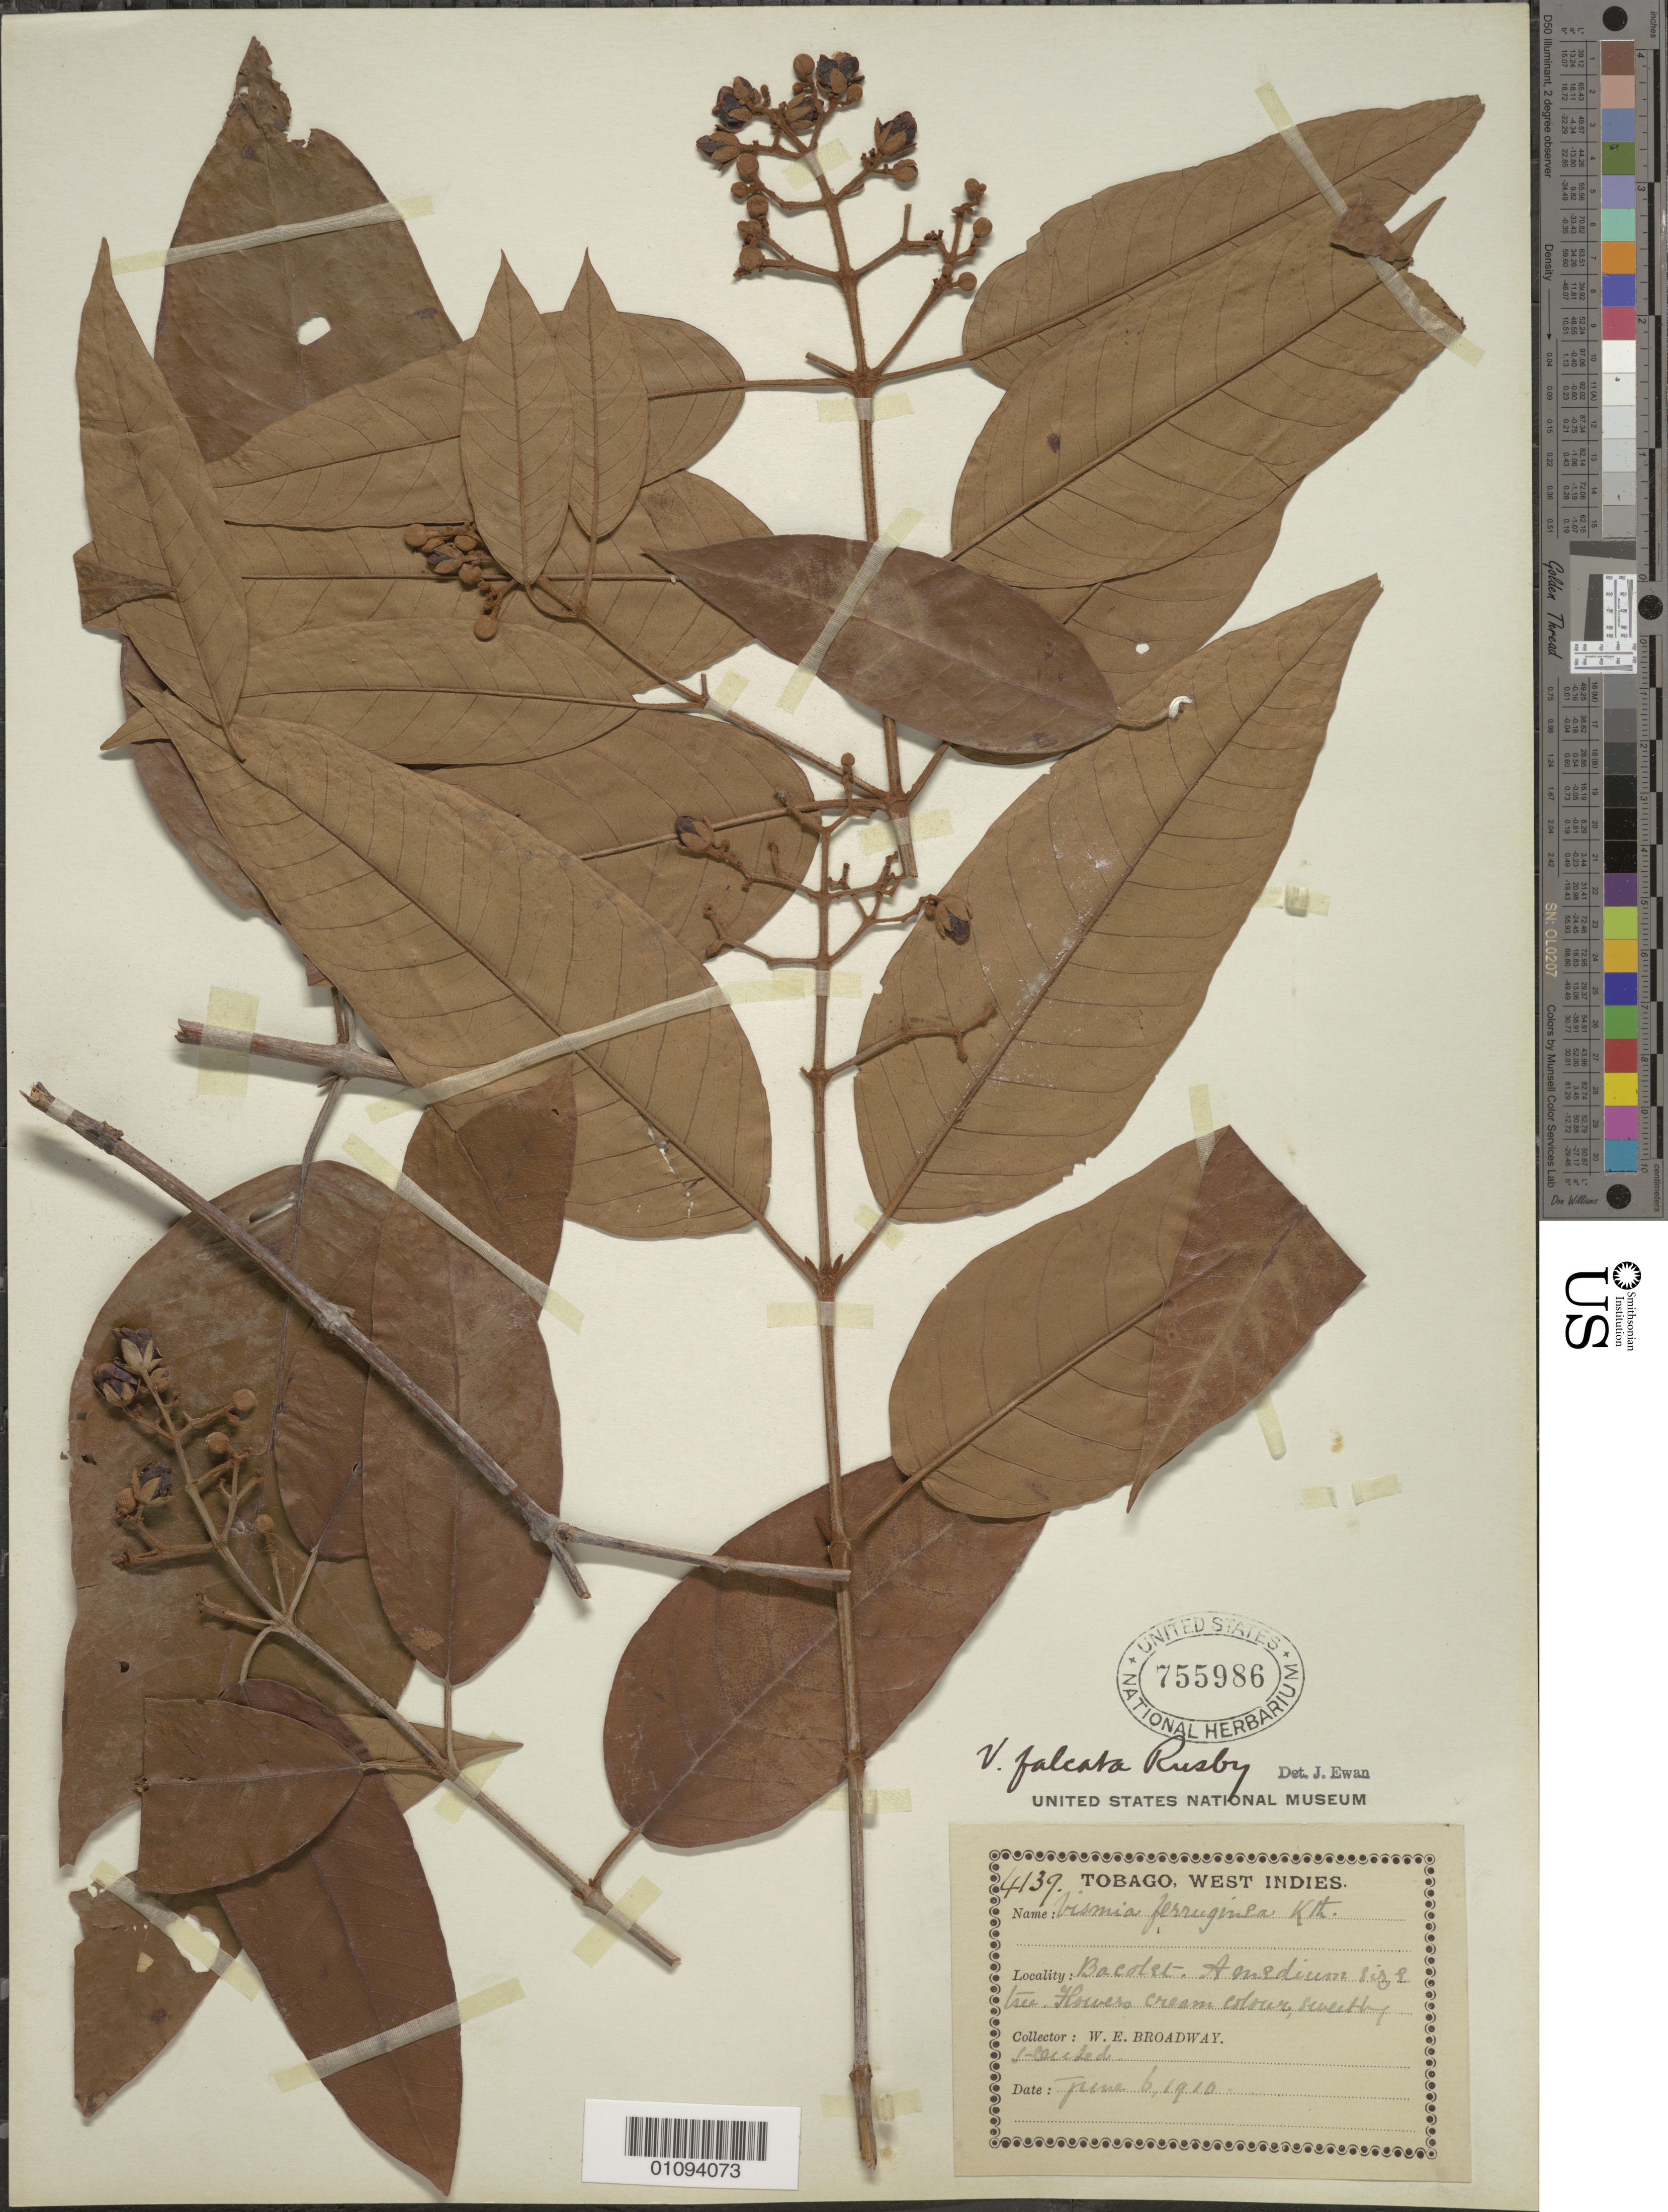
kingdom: Plantae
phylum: Tracheophyta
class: Magnoliopsida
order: Malpighiales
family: Hypericaceae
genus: Vismia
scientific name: Vismia falcata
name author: Rusby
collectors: W. E. Broadway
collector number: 4139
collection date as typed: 06 Jun 1910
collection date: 1910-06-06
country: Trinidad and Tobago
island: Tobago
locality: Bacolet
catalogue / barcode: US 755986